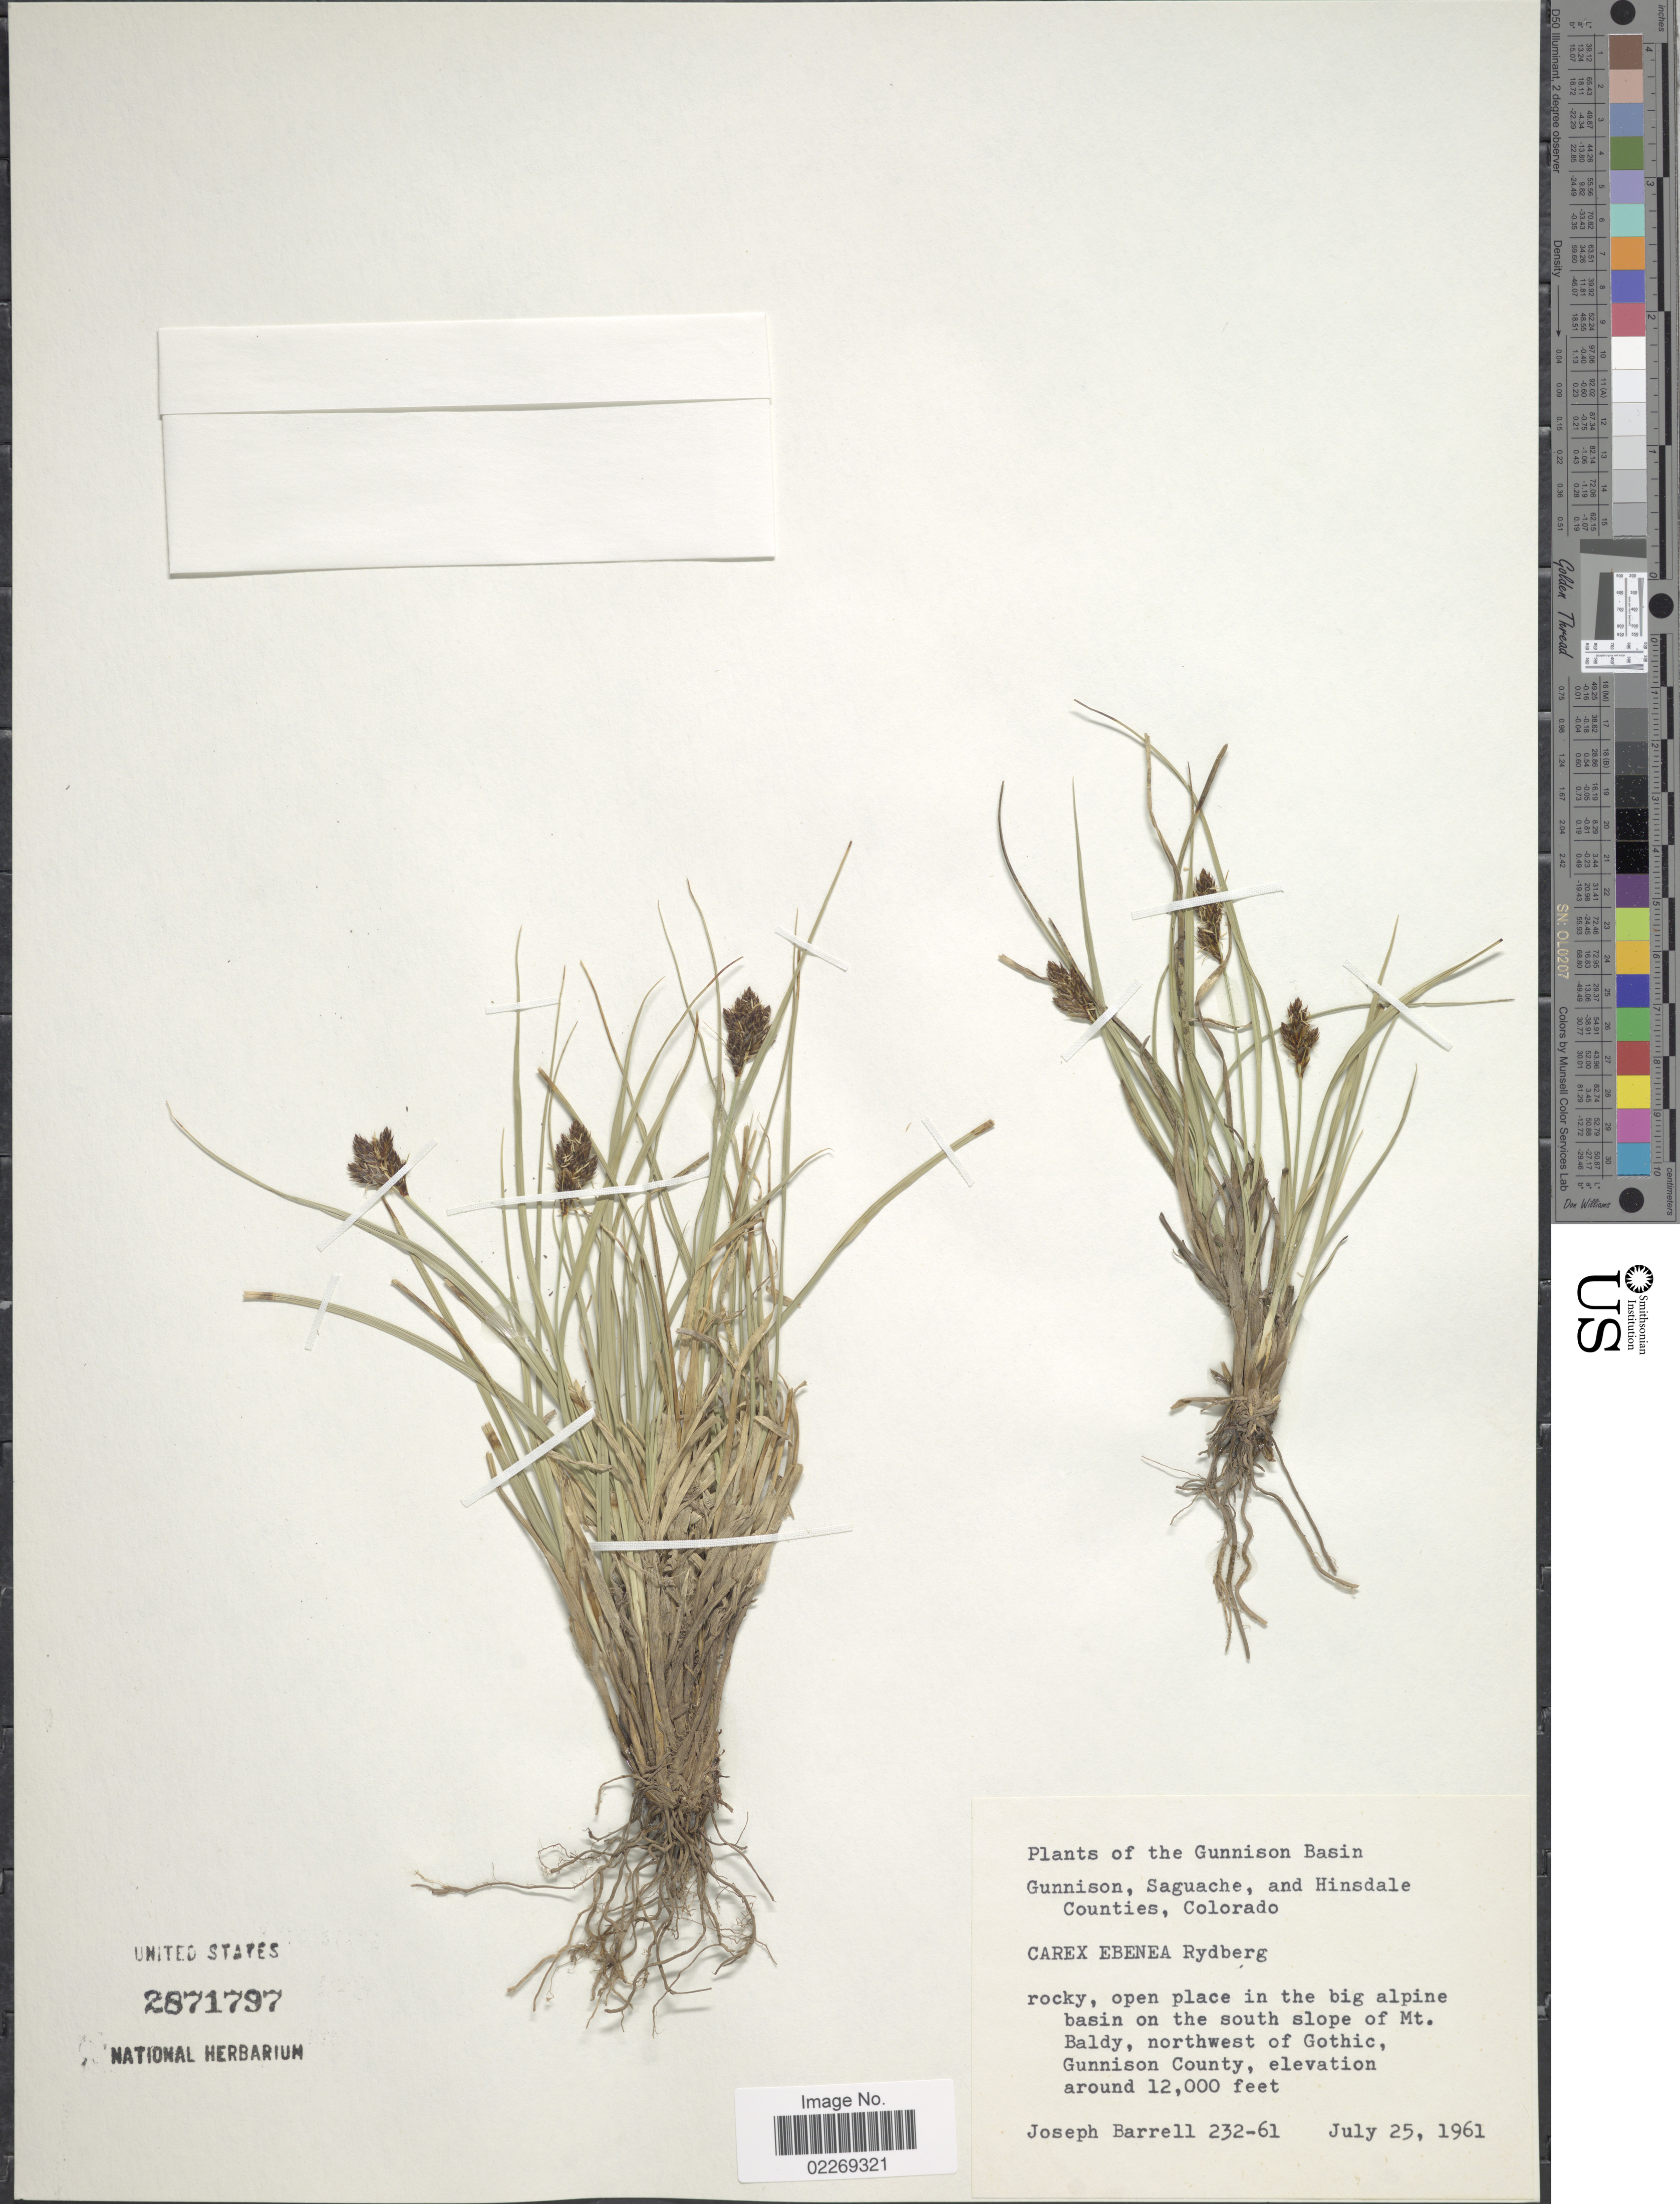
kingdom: Plantae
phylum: Tracheophyta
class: Liliopsida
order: Poales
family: Cyperaceae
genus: Carex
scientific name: Carex ebenea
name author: Rydb.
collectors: J. Barrell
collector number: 232-61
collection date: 1961-07-25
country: United States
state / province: Colorado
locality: Gunnison Basin. Open place in the big alpine basin on the south slope of Mt. Baldy, northwest of Gothic, Gunnison County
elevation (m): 3658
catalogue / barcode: US 2871797